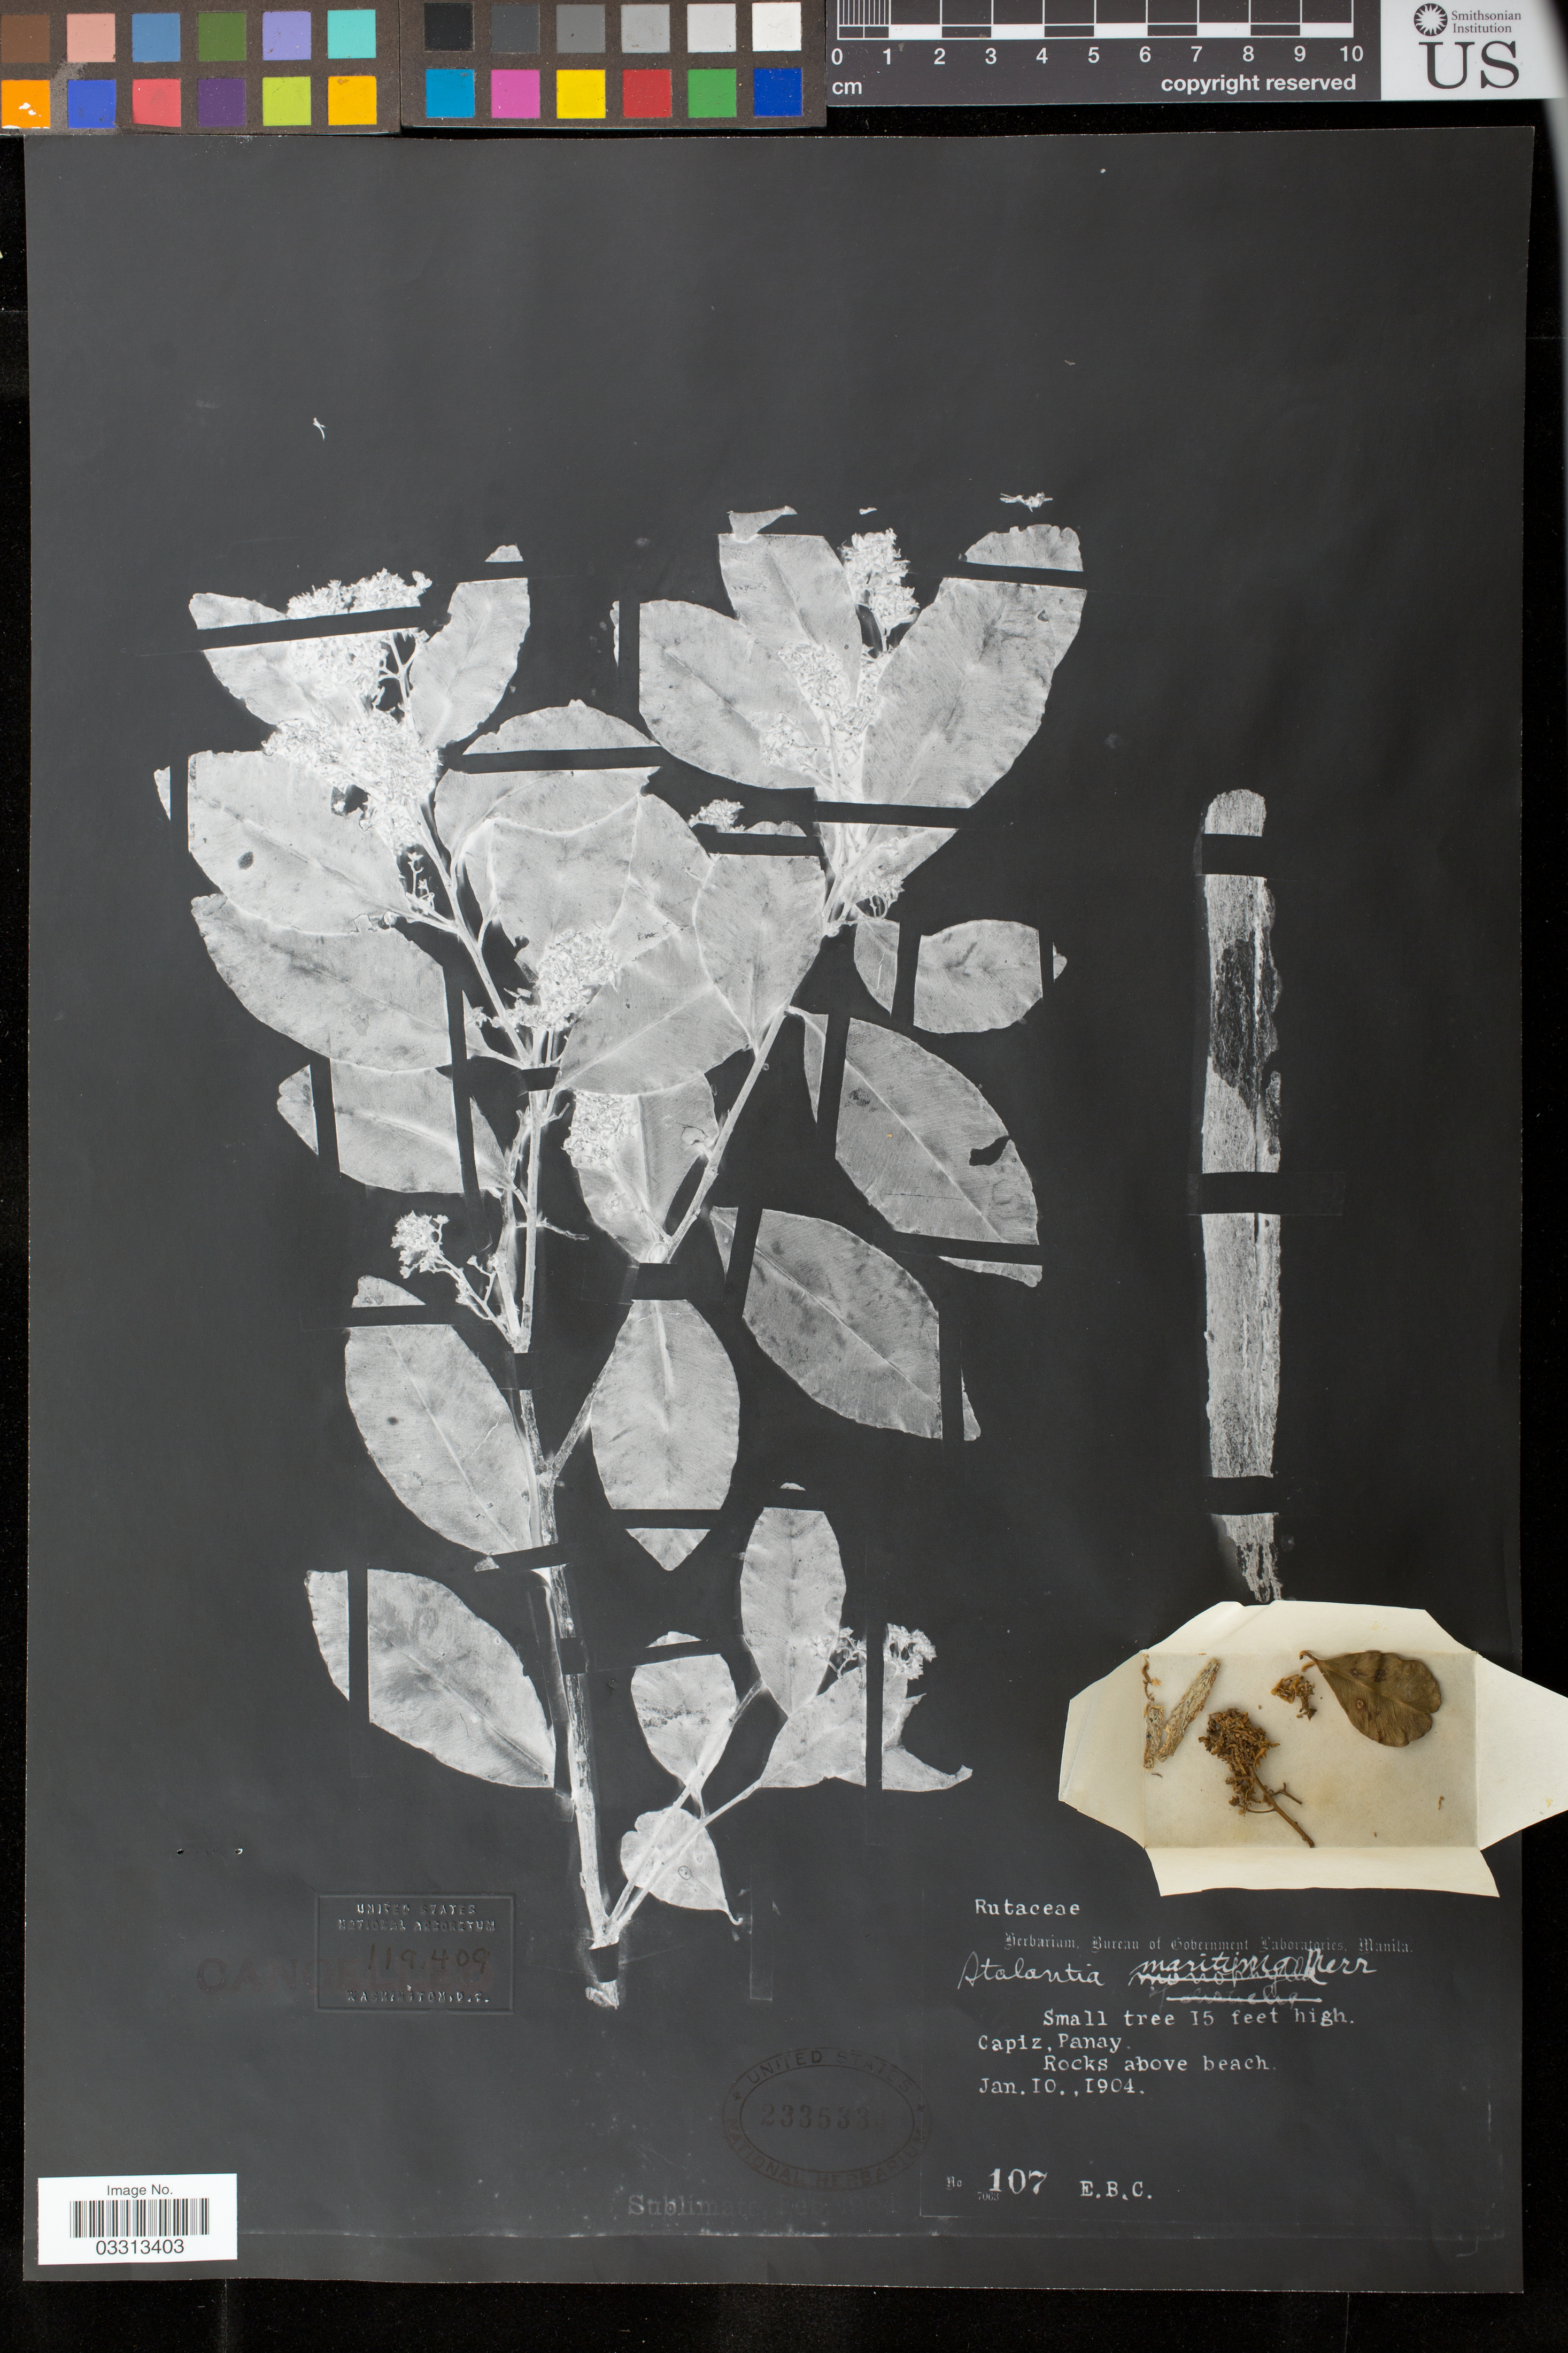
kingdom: Plantae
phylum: Tracheophyta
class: Magnoliopsida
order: Sapindales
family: Rutaceae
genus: Atalantia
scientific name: Atalantia maritima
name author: Merr.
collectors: E. B. C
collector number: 107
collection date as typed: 10 Jan 1904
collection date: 1904-01-10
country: Philippines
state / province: Western Visayas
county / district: Capiz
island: Panay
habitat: Rocks above beach.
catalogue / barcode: US 2335334